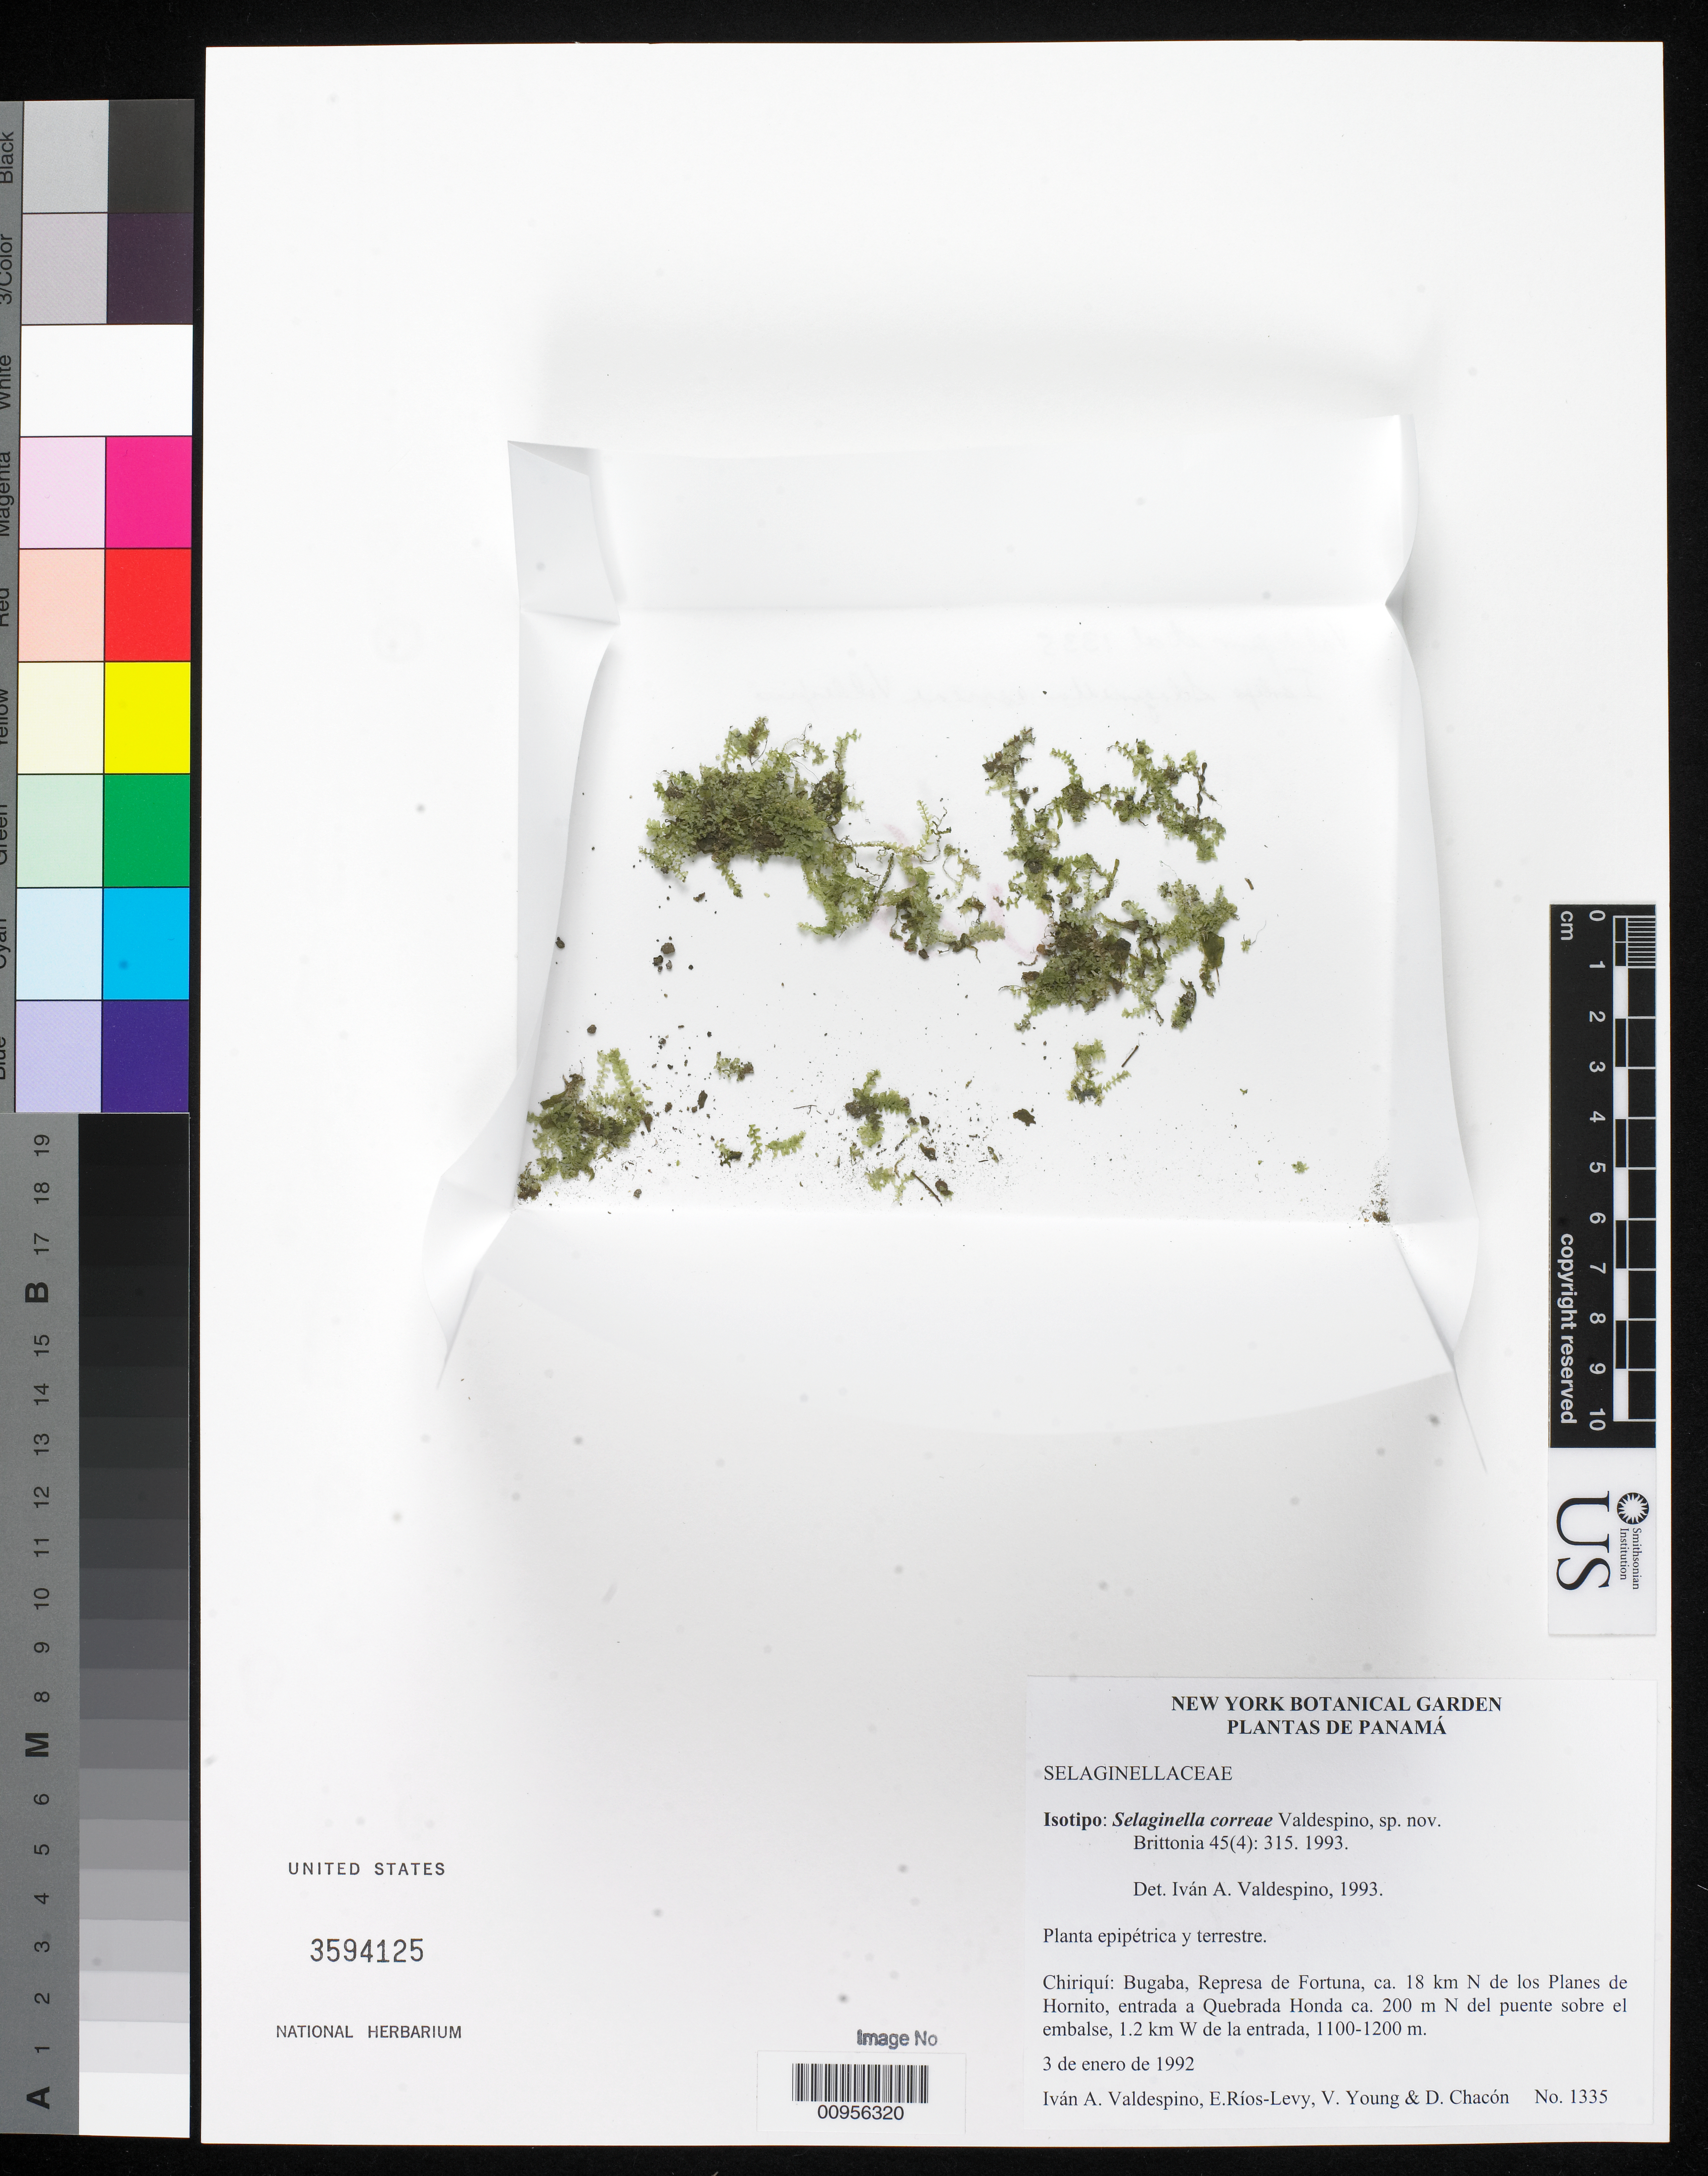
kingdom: Plantae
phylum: Tracheophyta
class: Lycopodiopsida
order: Selaginellales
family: Selaginellaceae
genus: Selaginella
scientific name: Selaginella correae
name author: Valdespino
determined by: Valdespino, I. A., (PMA), Universidad de Panama (PANAMA)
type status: Isotype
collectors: I. A. Valdespino, E. Ríos-Levi, V. Young & D. Chacón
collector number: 1335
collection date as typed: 03 Jan 1992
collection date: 1992-01-03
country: Panama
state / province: Chiriquí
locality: Chiriquí: Bugaba, Represa de Fortuna, ca. 18 km N de los Planes de Hornito, entrada a Quebrada Honda ca. 200 m N del puente sobre el embalse, 1.2 km W de la entrada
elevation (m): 1100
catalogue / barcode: US 3594125